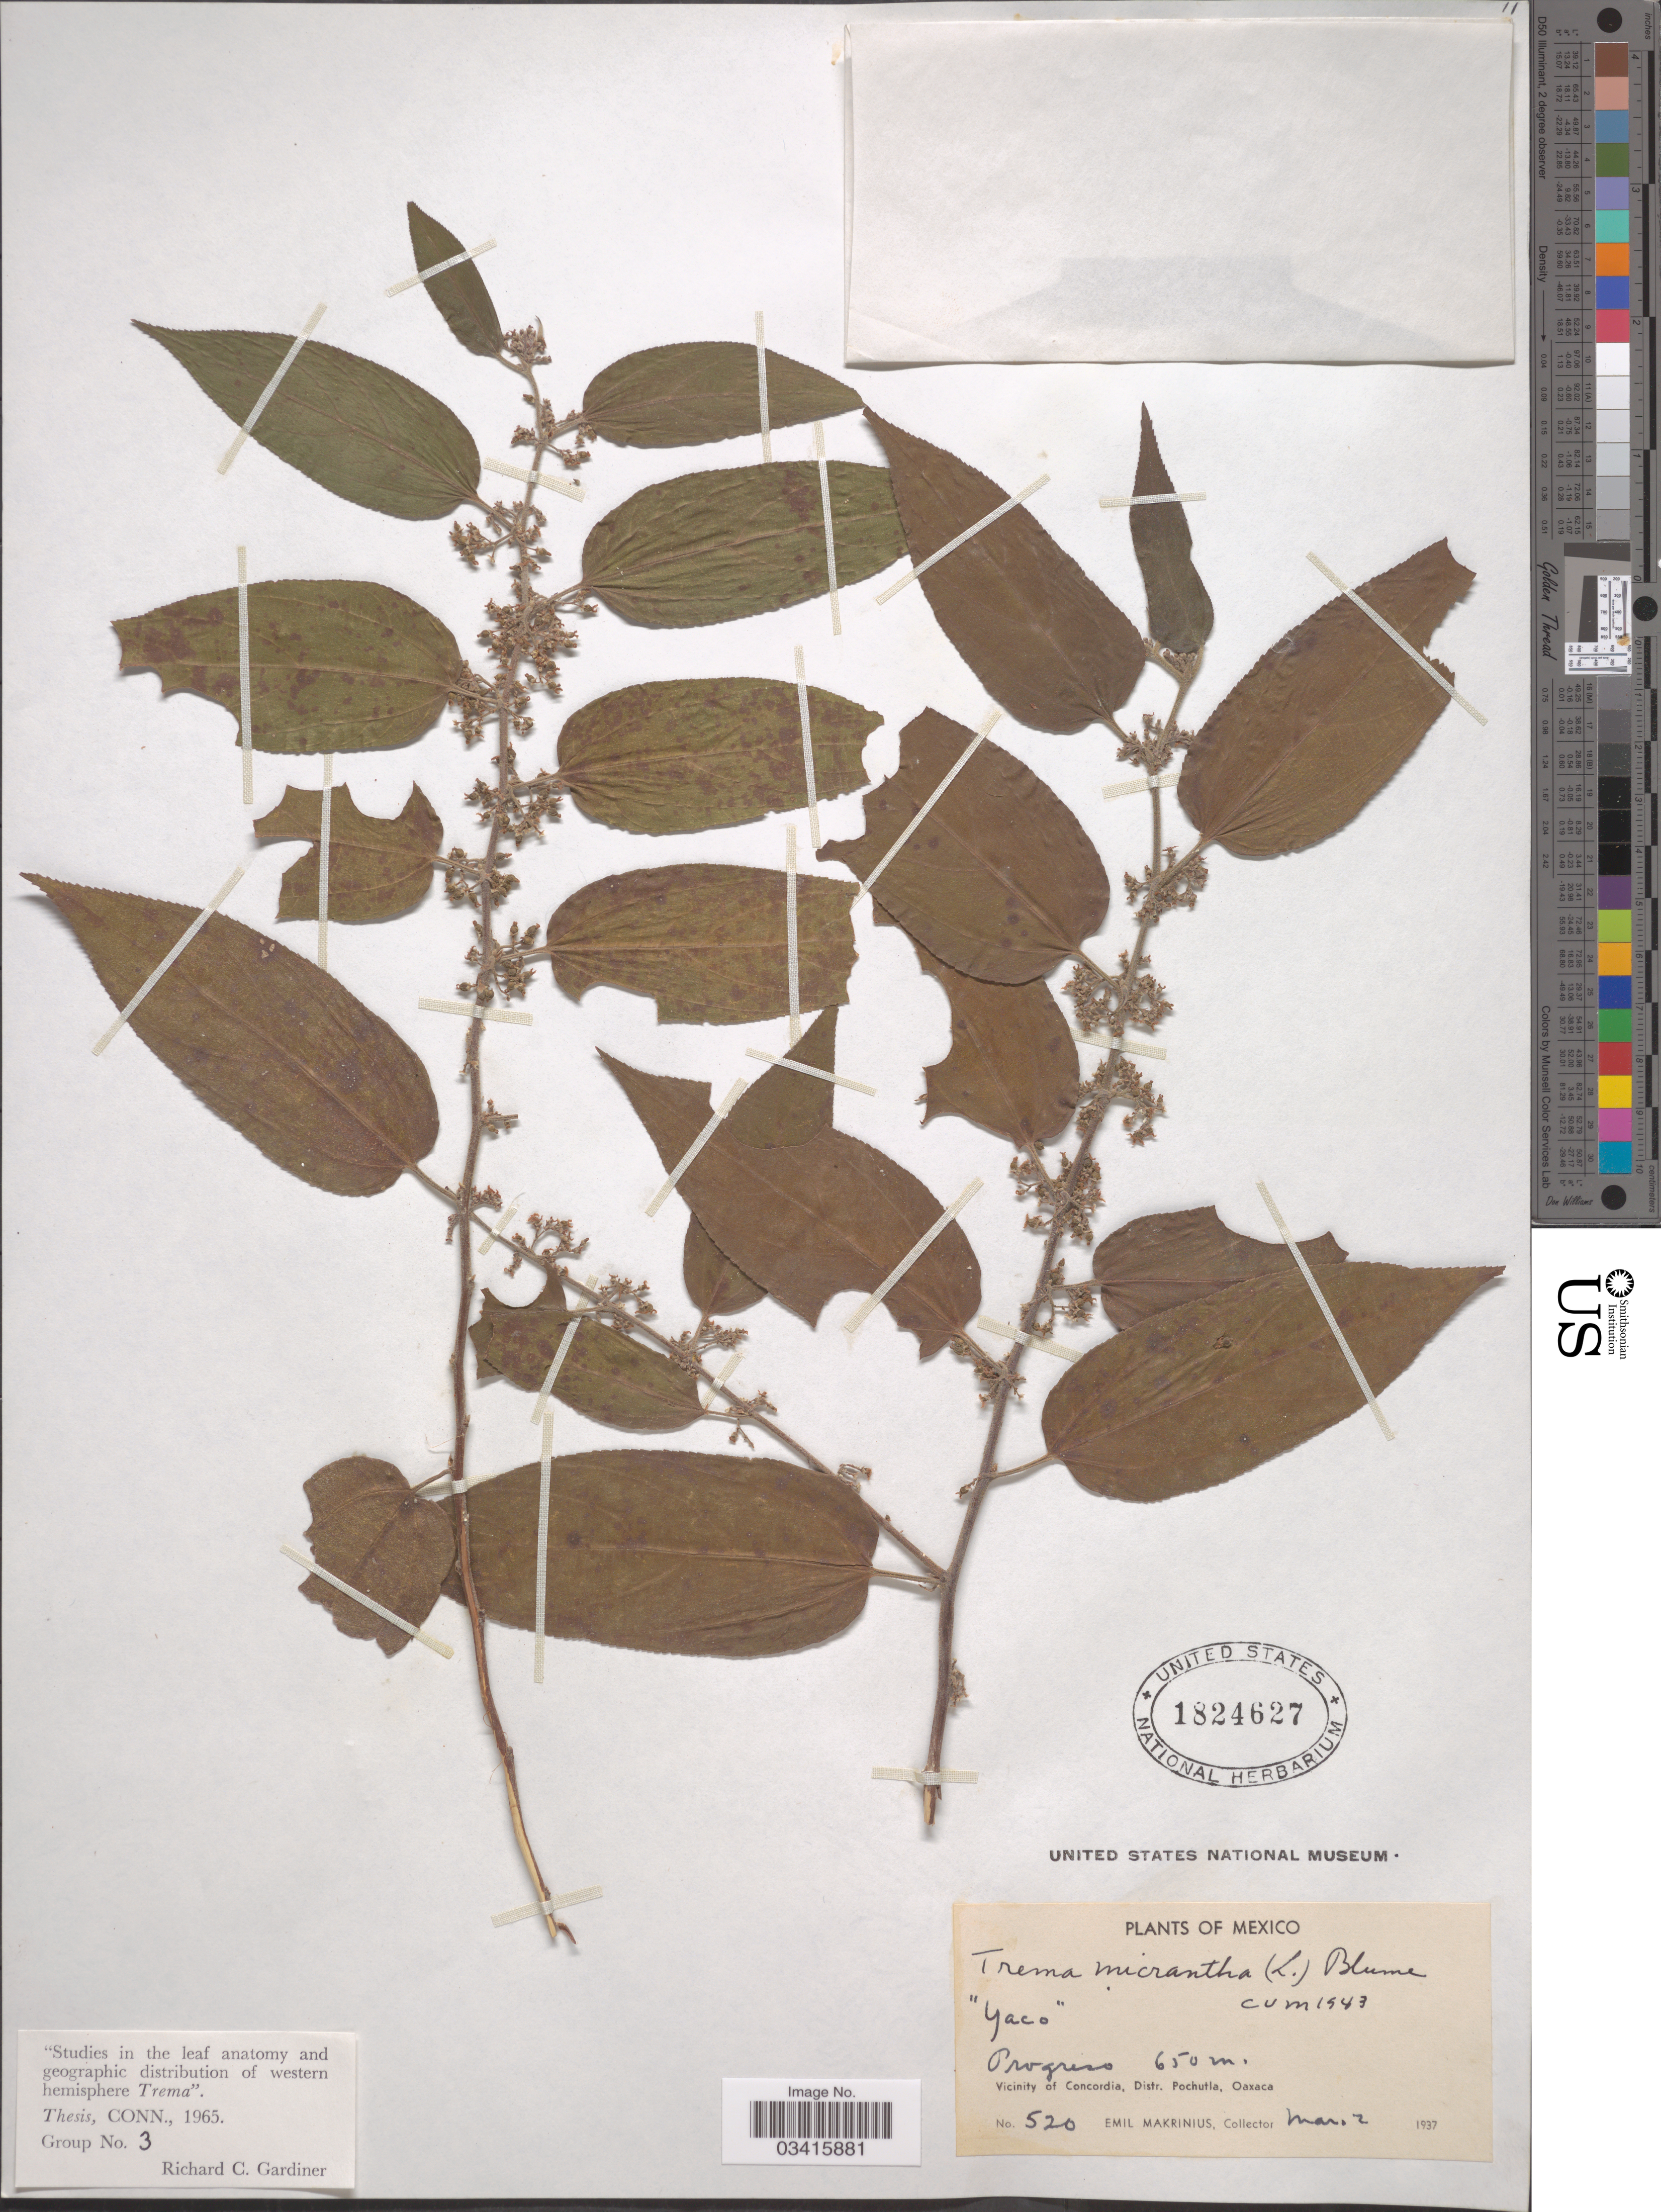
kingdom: Plantae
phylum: Tracheophyta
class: Magnoliopsida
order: Rosales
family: Cannabaceae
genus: Trema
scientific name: Trema micranthum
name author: (L.) Blume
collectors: E. Makrinius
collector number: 520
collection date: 1937-03-02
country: Mexico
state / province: Oaxaca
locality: Progreso. Vicinity of Concordia, Dist. Pochutla.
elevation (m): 650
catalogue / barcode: US 1824627